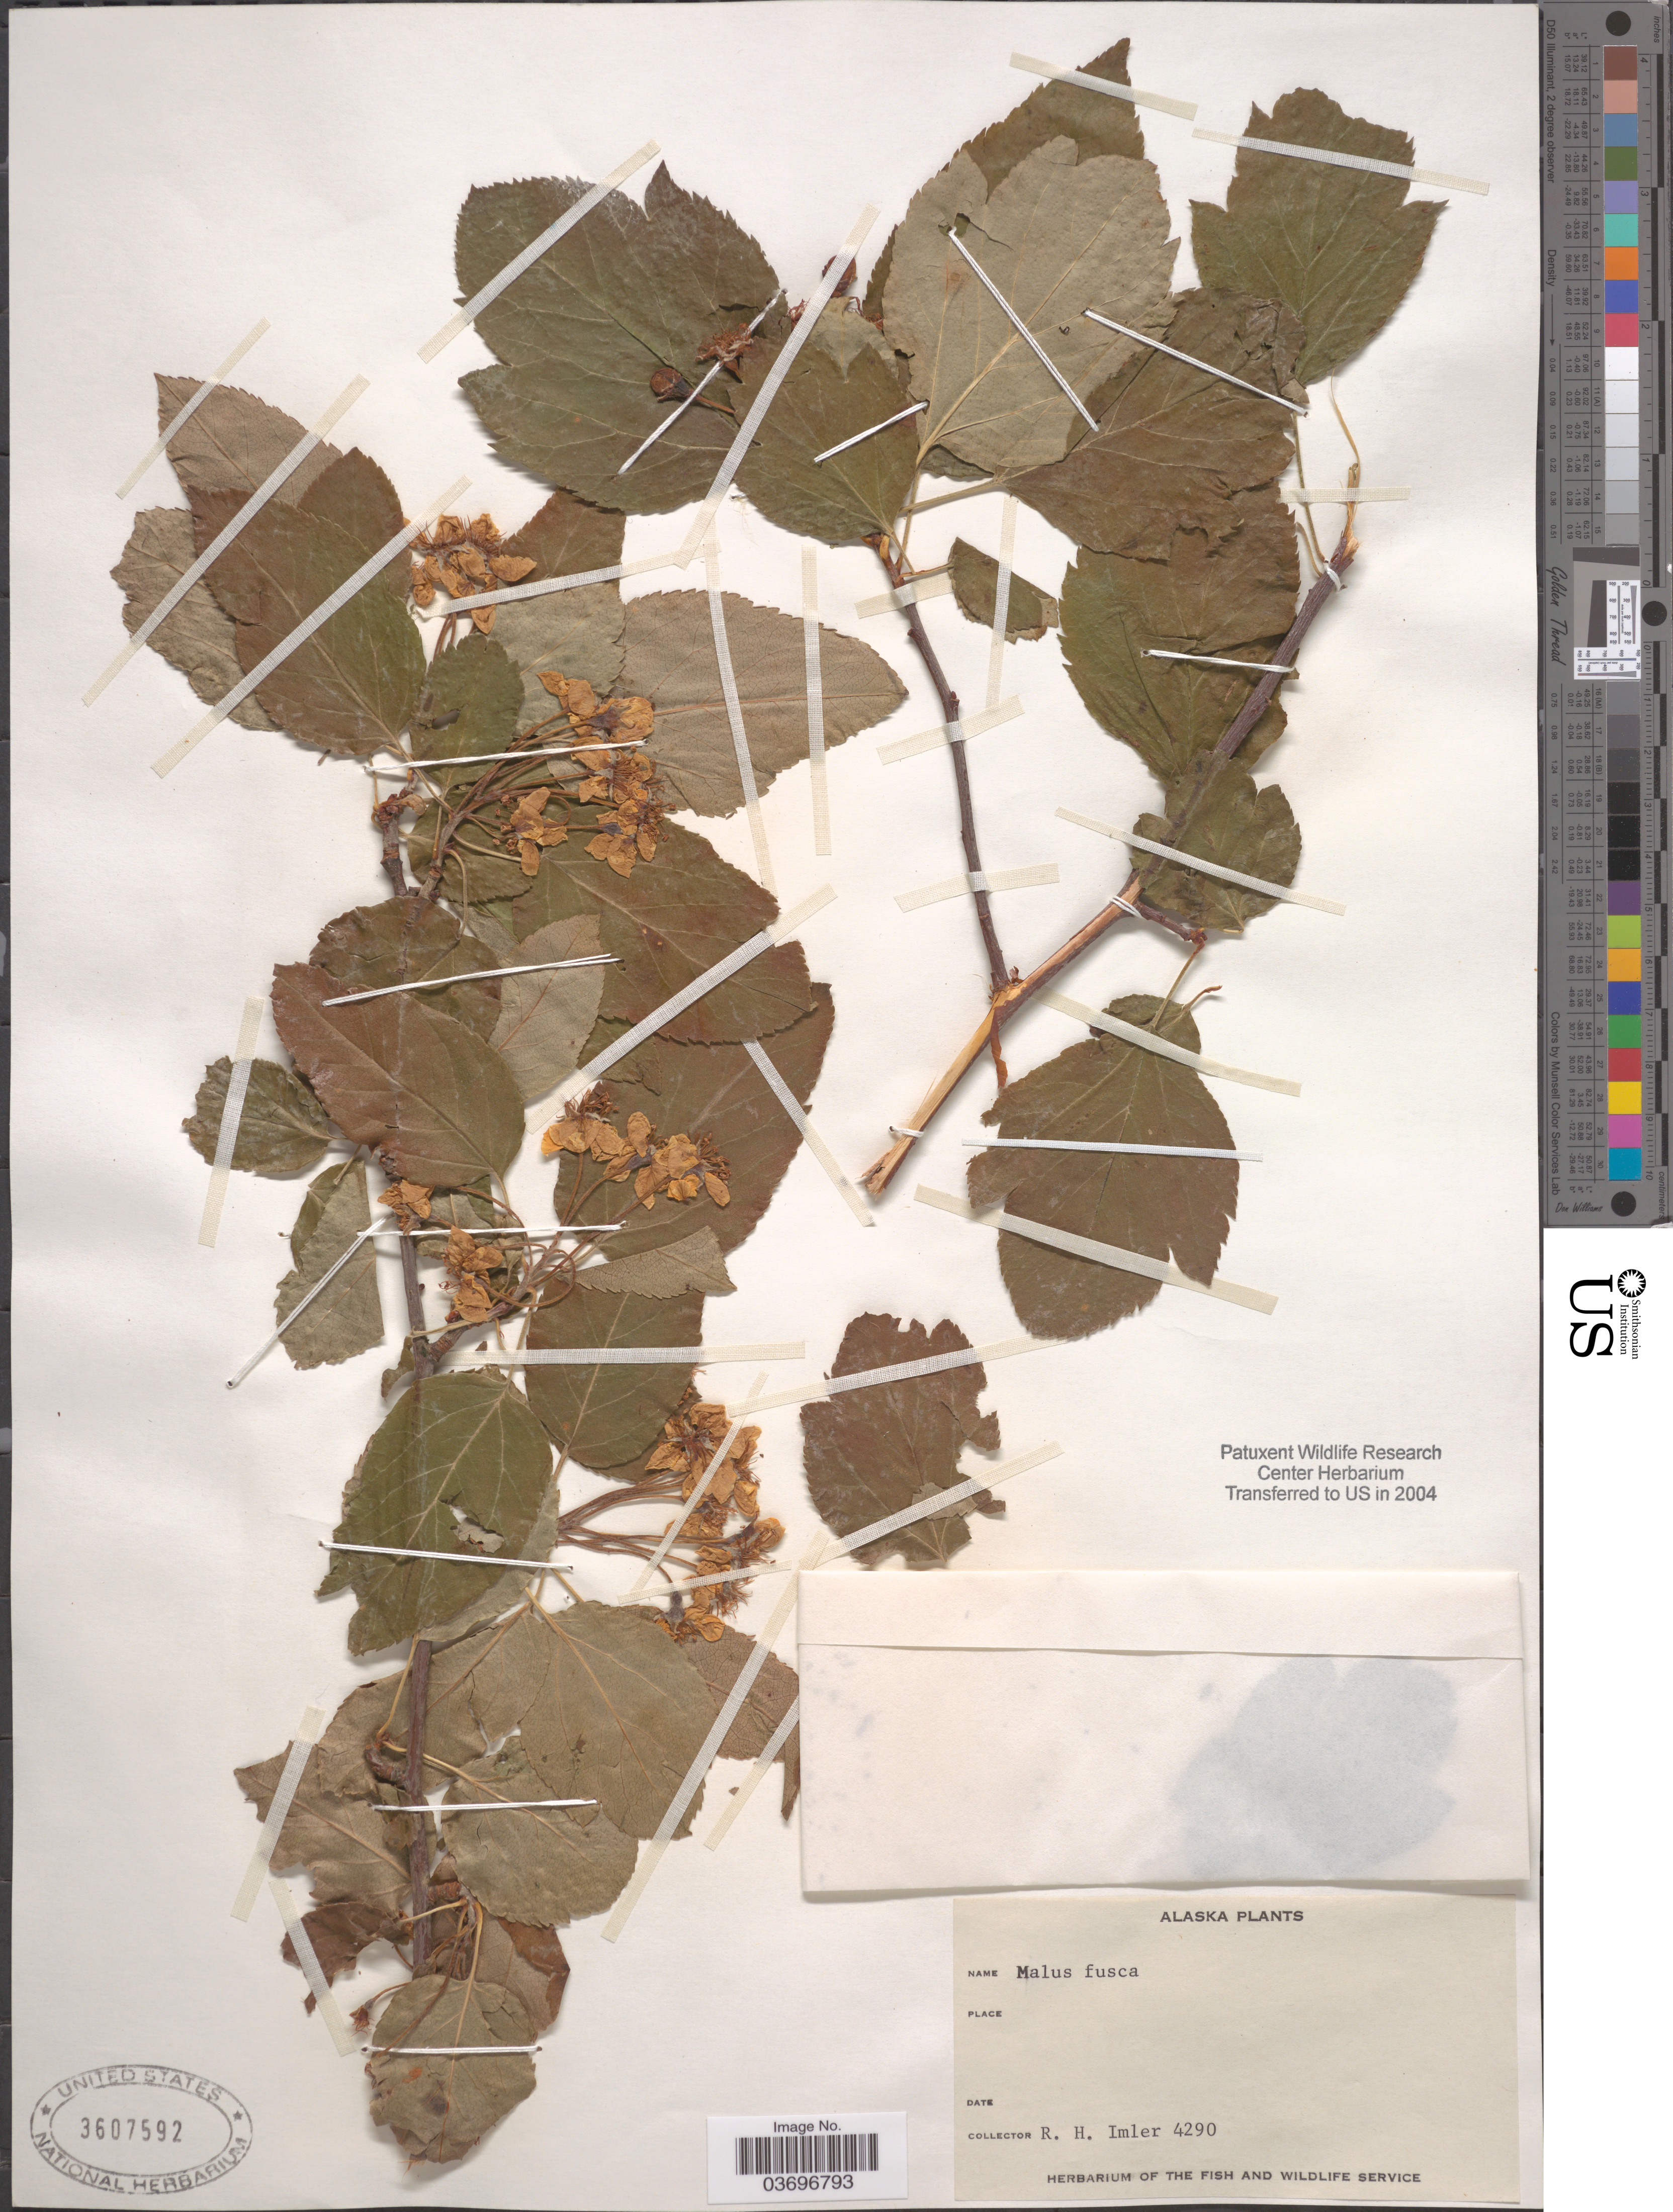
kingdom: Plantae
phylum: Tracheophyta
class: Magnoliopsida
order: Rosales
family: Rosaceae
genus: Malus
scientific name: Malus diversifolia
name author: (Bong.) M. Roem.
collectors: R. Imler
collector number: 4290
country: United States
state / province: Alaska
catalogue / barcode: US 3607592